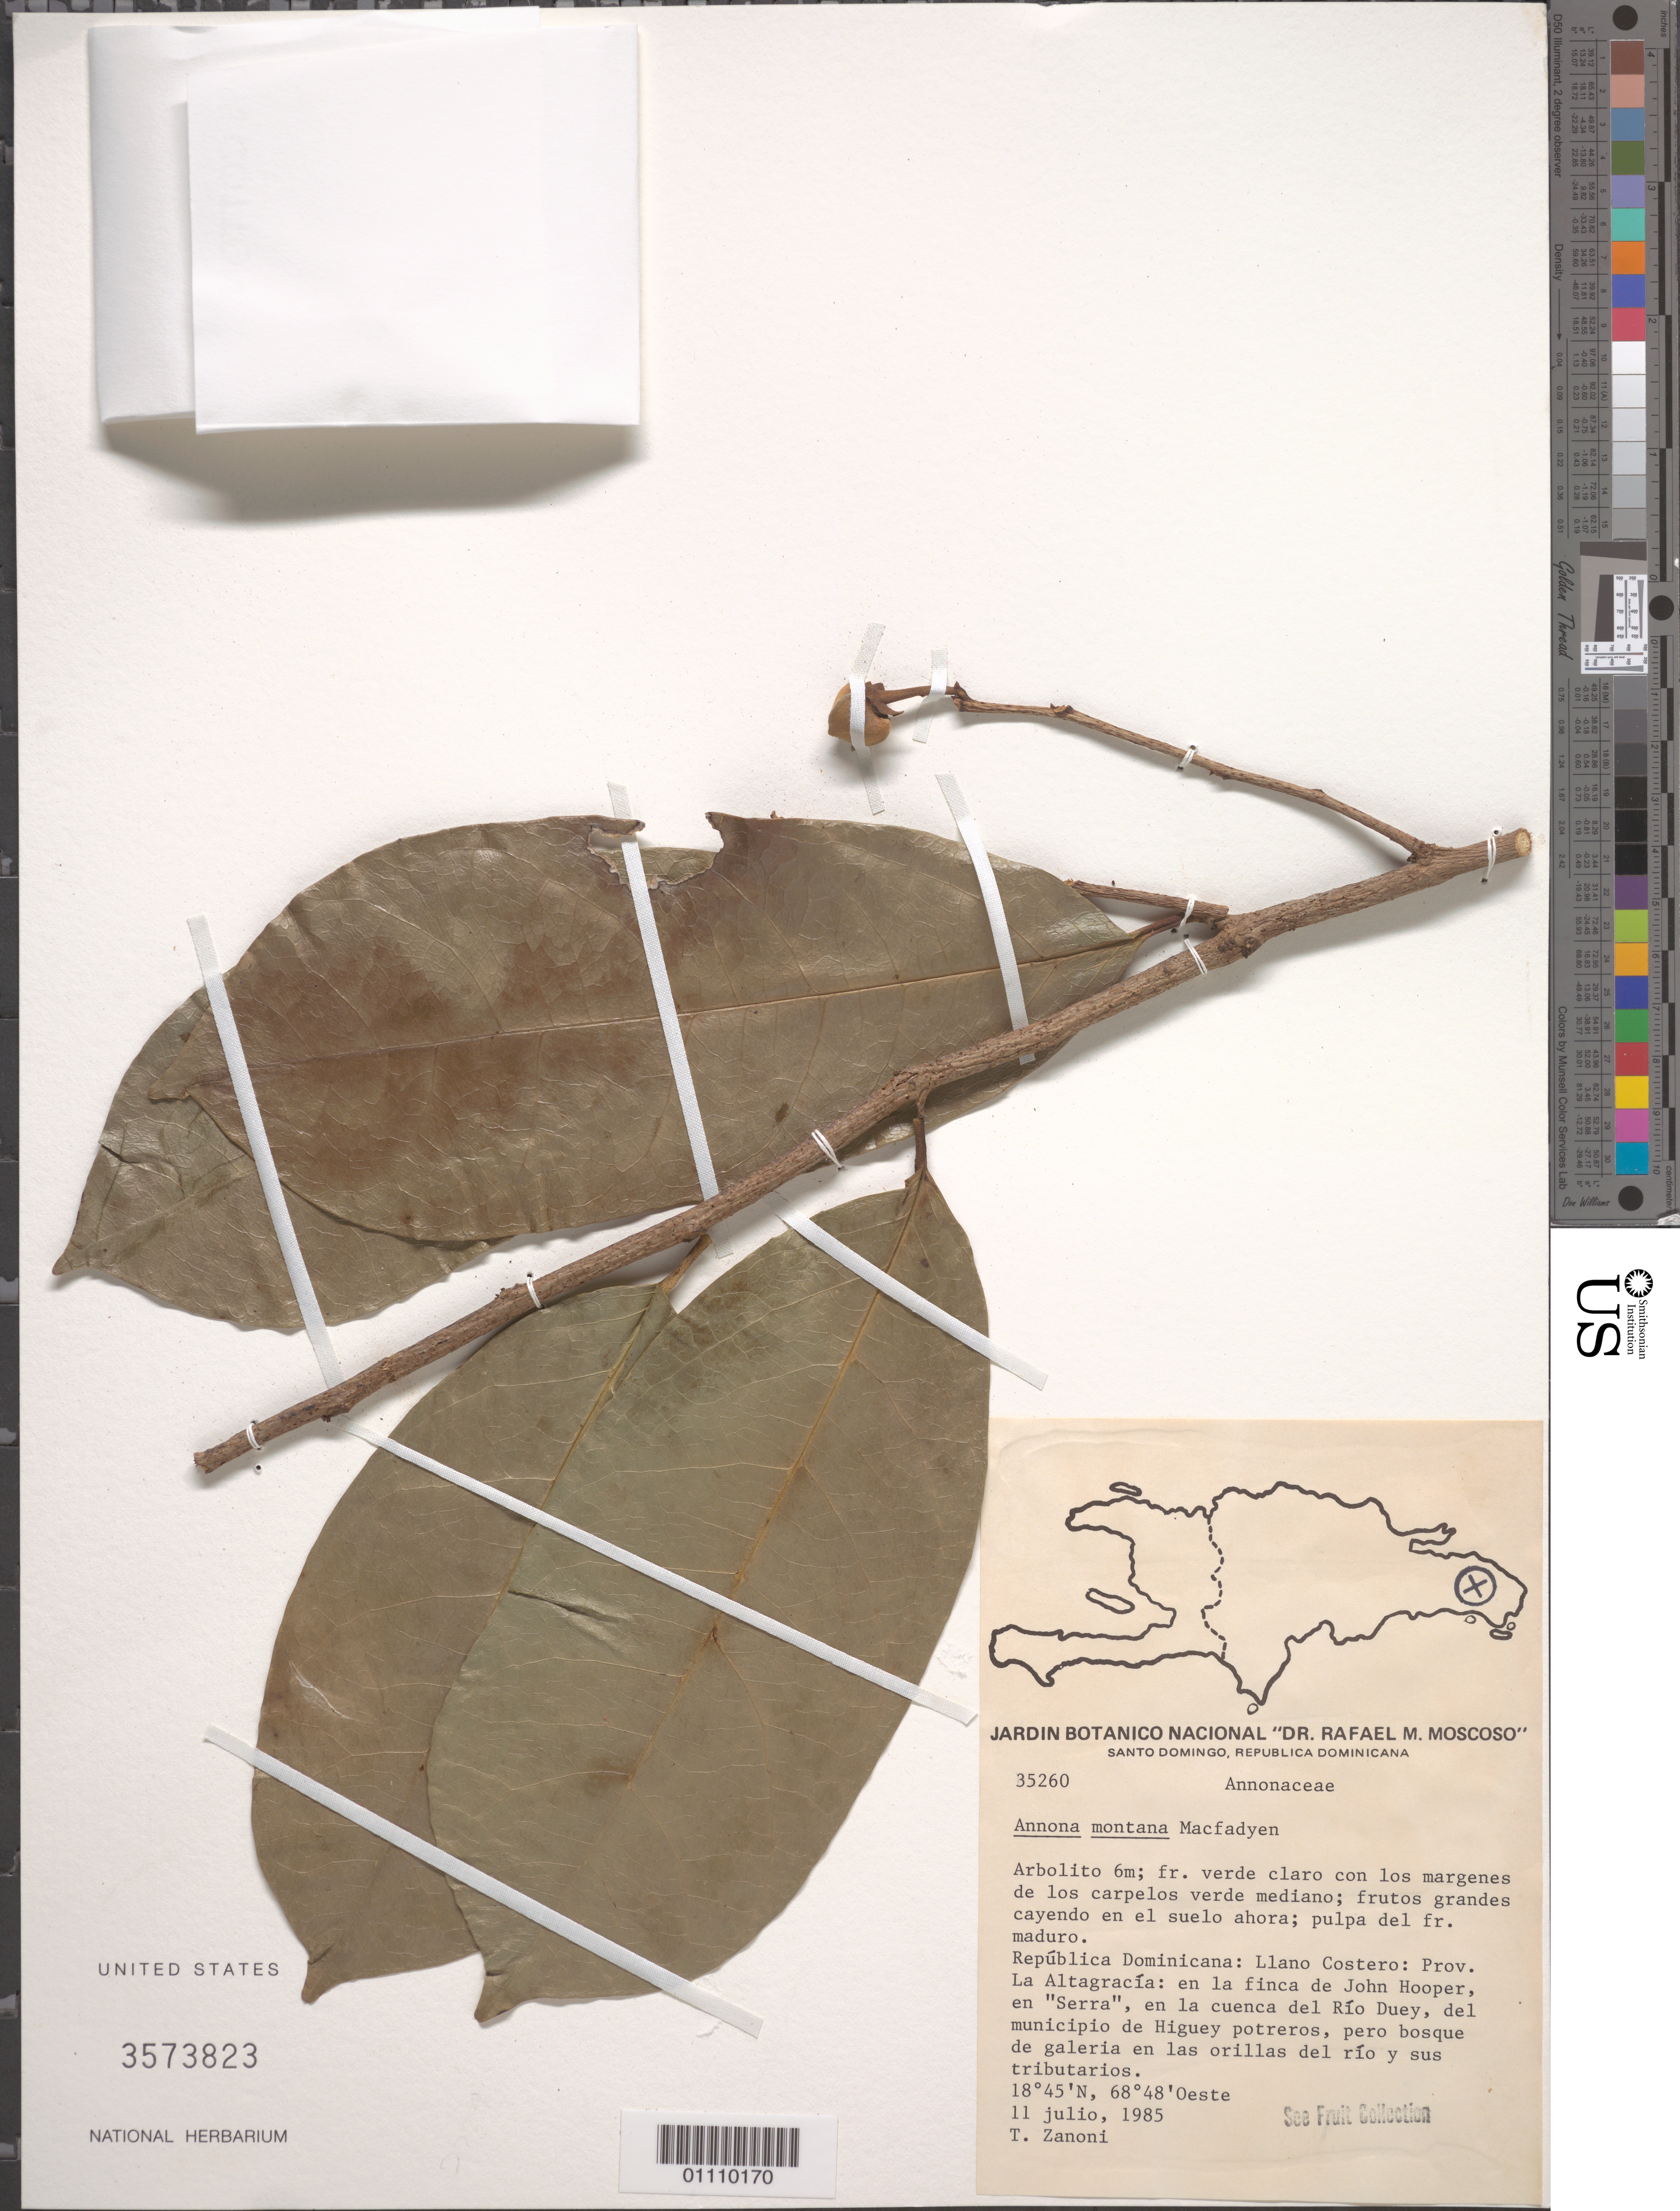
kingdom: Plantae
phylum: Tracheophyta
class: Magnoliopsida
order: Magnoliales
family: Annonaceae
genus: Annona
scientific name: Annona montana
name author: Macfad.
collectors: T. A. Zanoni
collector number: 35260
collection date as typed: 11 Jul 1985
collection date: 1985-07-11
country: Dominican Republic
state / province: La Altagracía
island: Hispaniola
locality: Llano Costero, en la finca de John Hooper, en "Serra", en la cuenca del Río Duey, del municipio de Higuey potreros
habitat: Pero bosque de galeria en las orillas del río y sus tributarios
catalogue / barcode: US 3573823